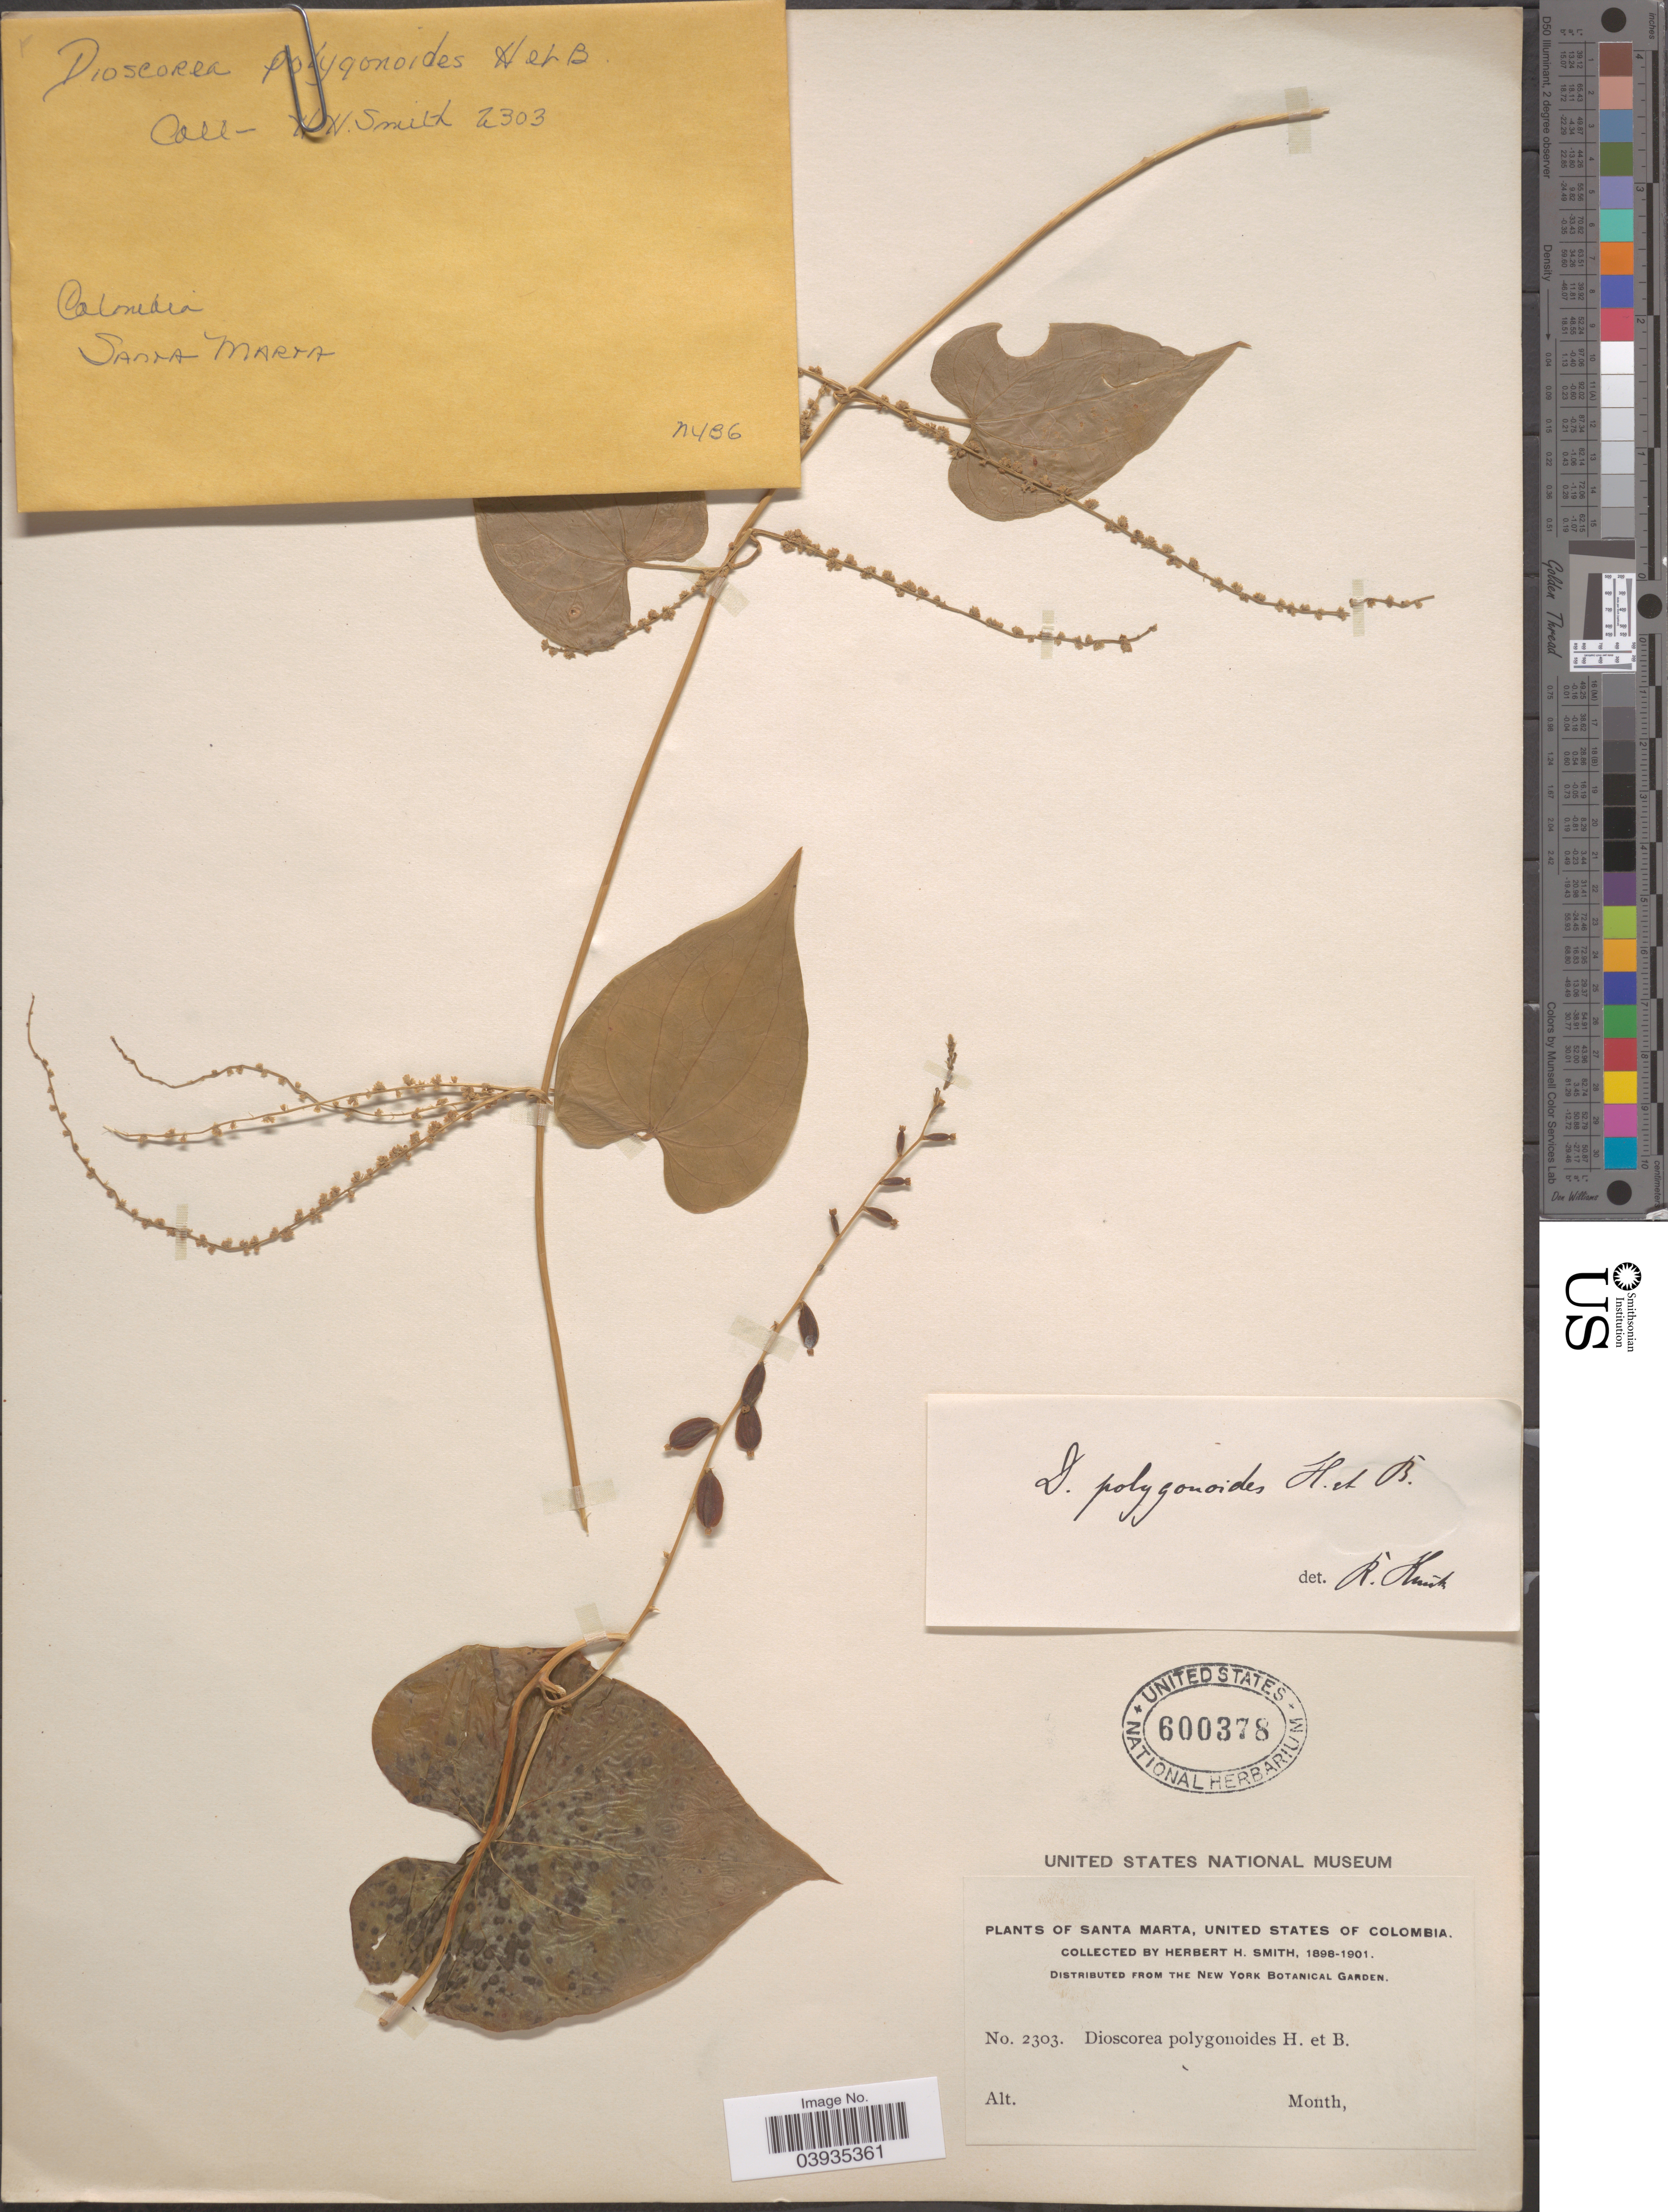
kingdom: Plantae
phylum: Tracheophyta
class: Liliopsida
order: Dioscoreales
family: Dioscoreaceae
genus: Dioscorea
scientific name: Dioscorea polygonoides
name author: Humb. & Bonpl. ex Willd.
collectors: Herbert H. Smith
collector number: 2303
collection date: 1898/1901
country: Colombia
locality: Santa Marta, United States of Colombia.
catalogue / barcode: US 600378